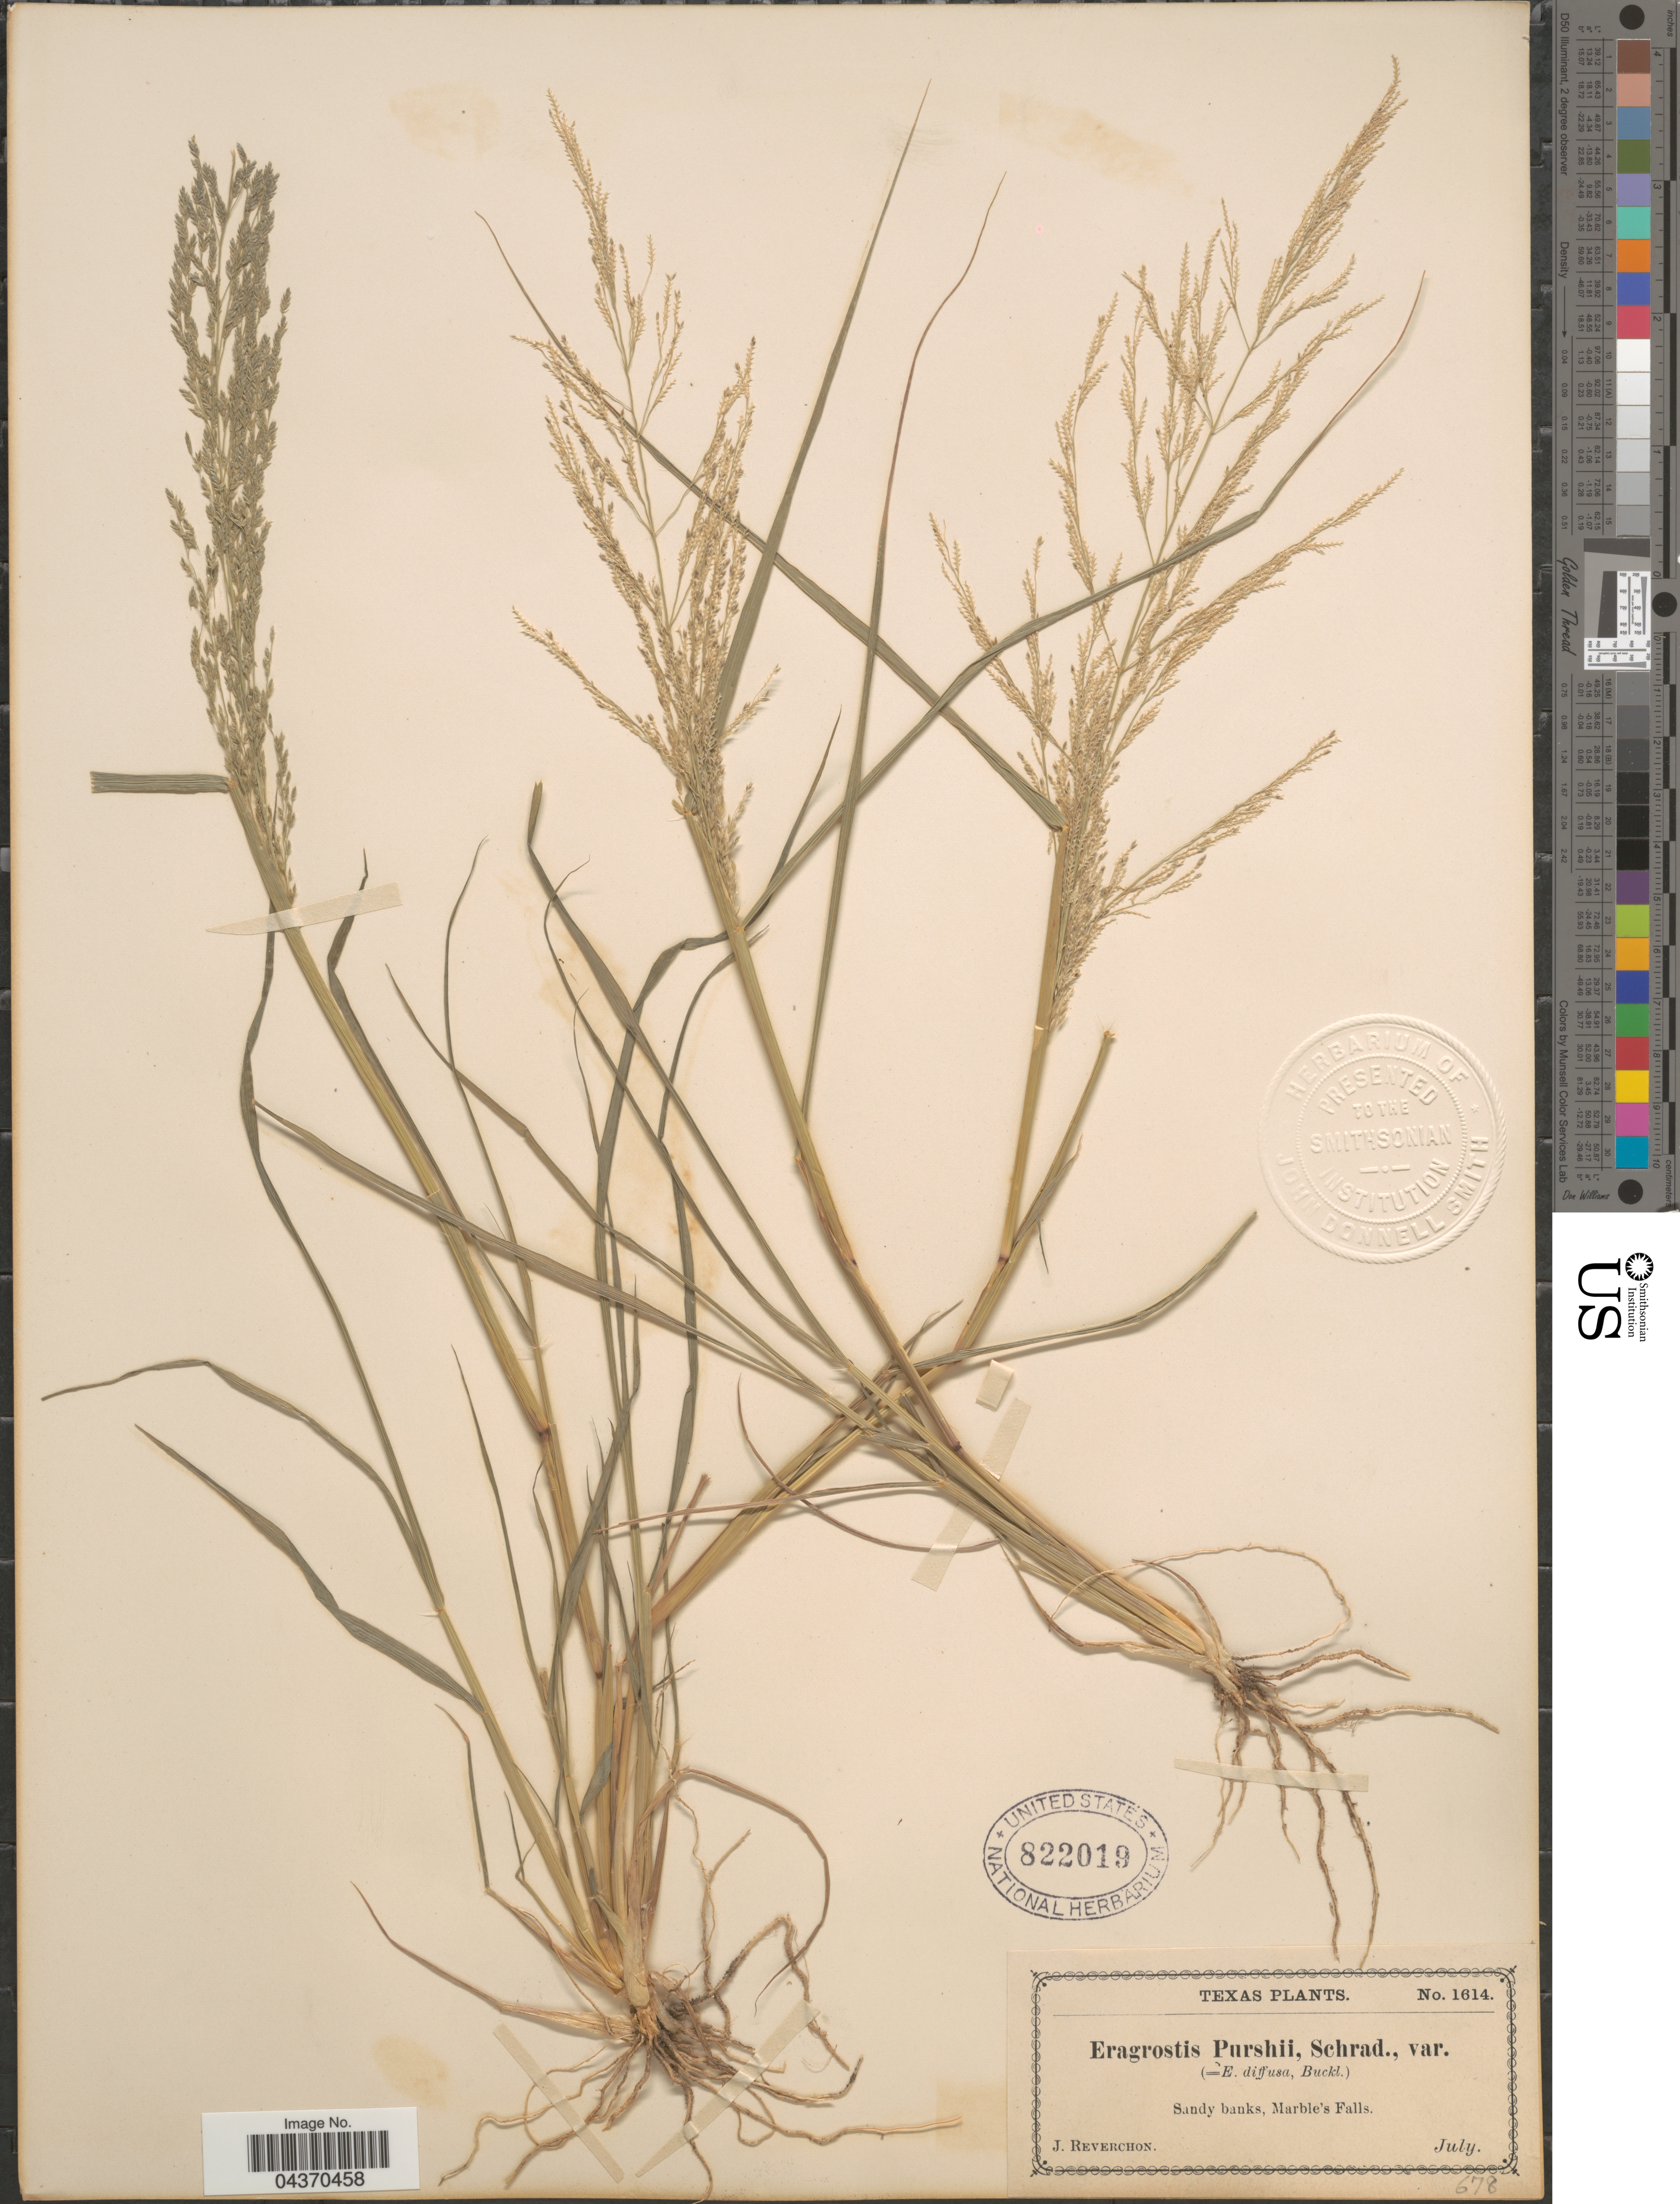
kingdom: Plantae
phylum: Tracheophyta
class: Liliopsida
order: Poales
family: Poaceae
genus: Eragrostis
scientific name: Eragrostis pectinacea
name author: (Michx.) Nees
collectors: J. Reverchon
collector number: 1614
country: United States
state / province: Texas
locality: Sandy banks, Marble's Falls.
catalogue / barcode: US 822019